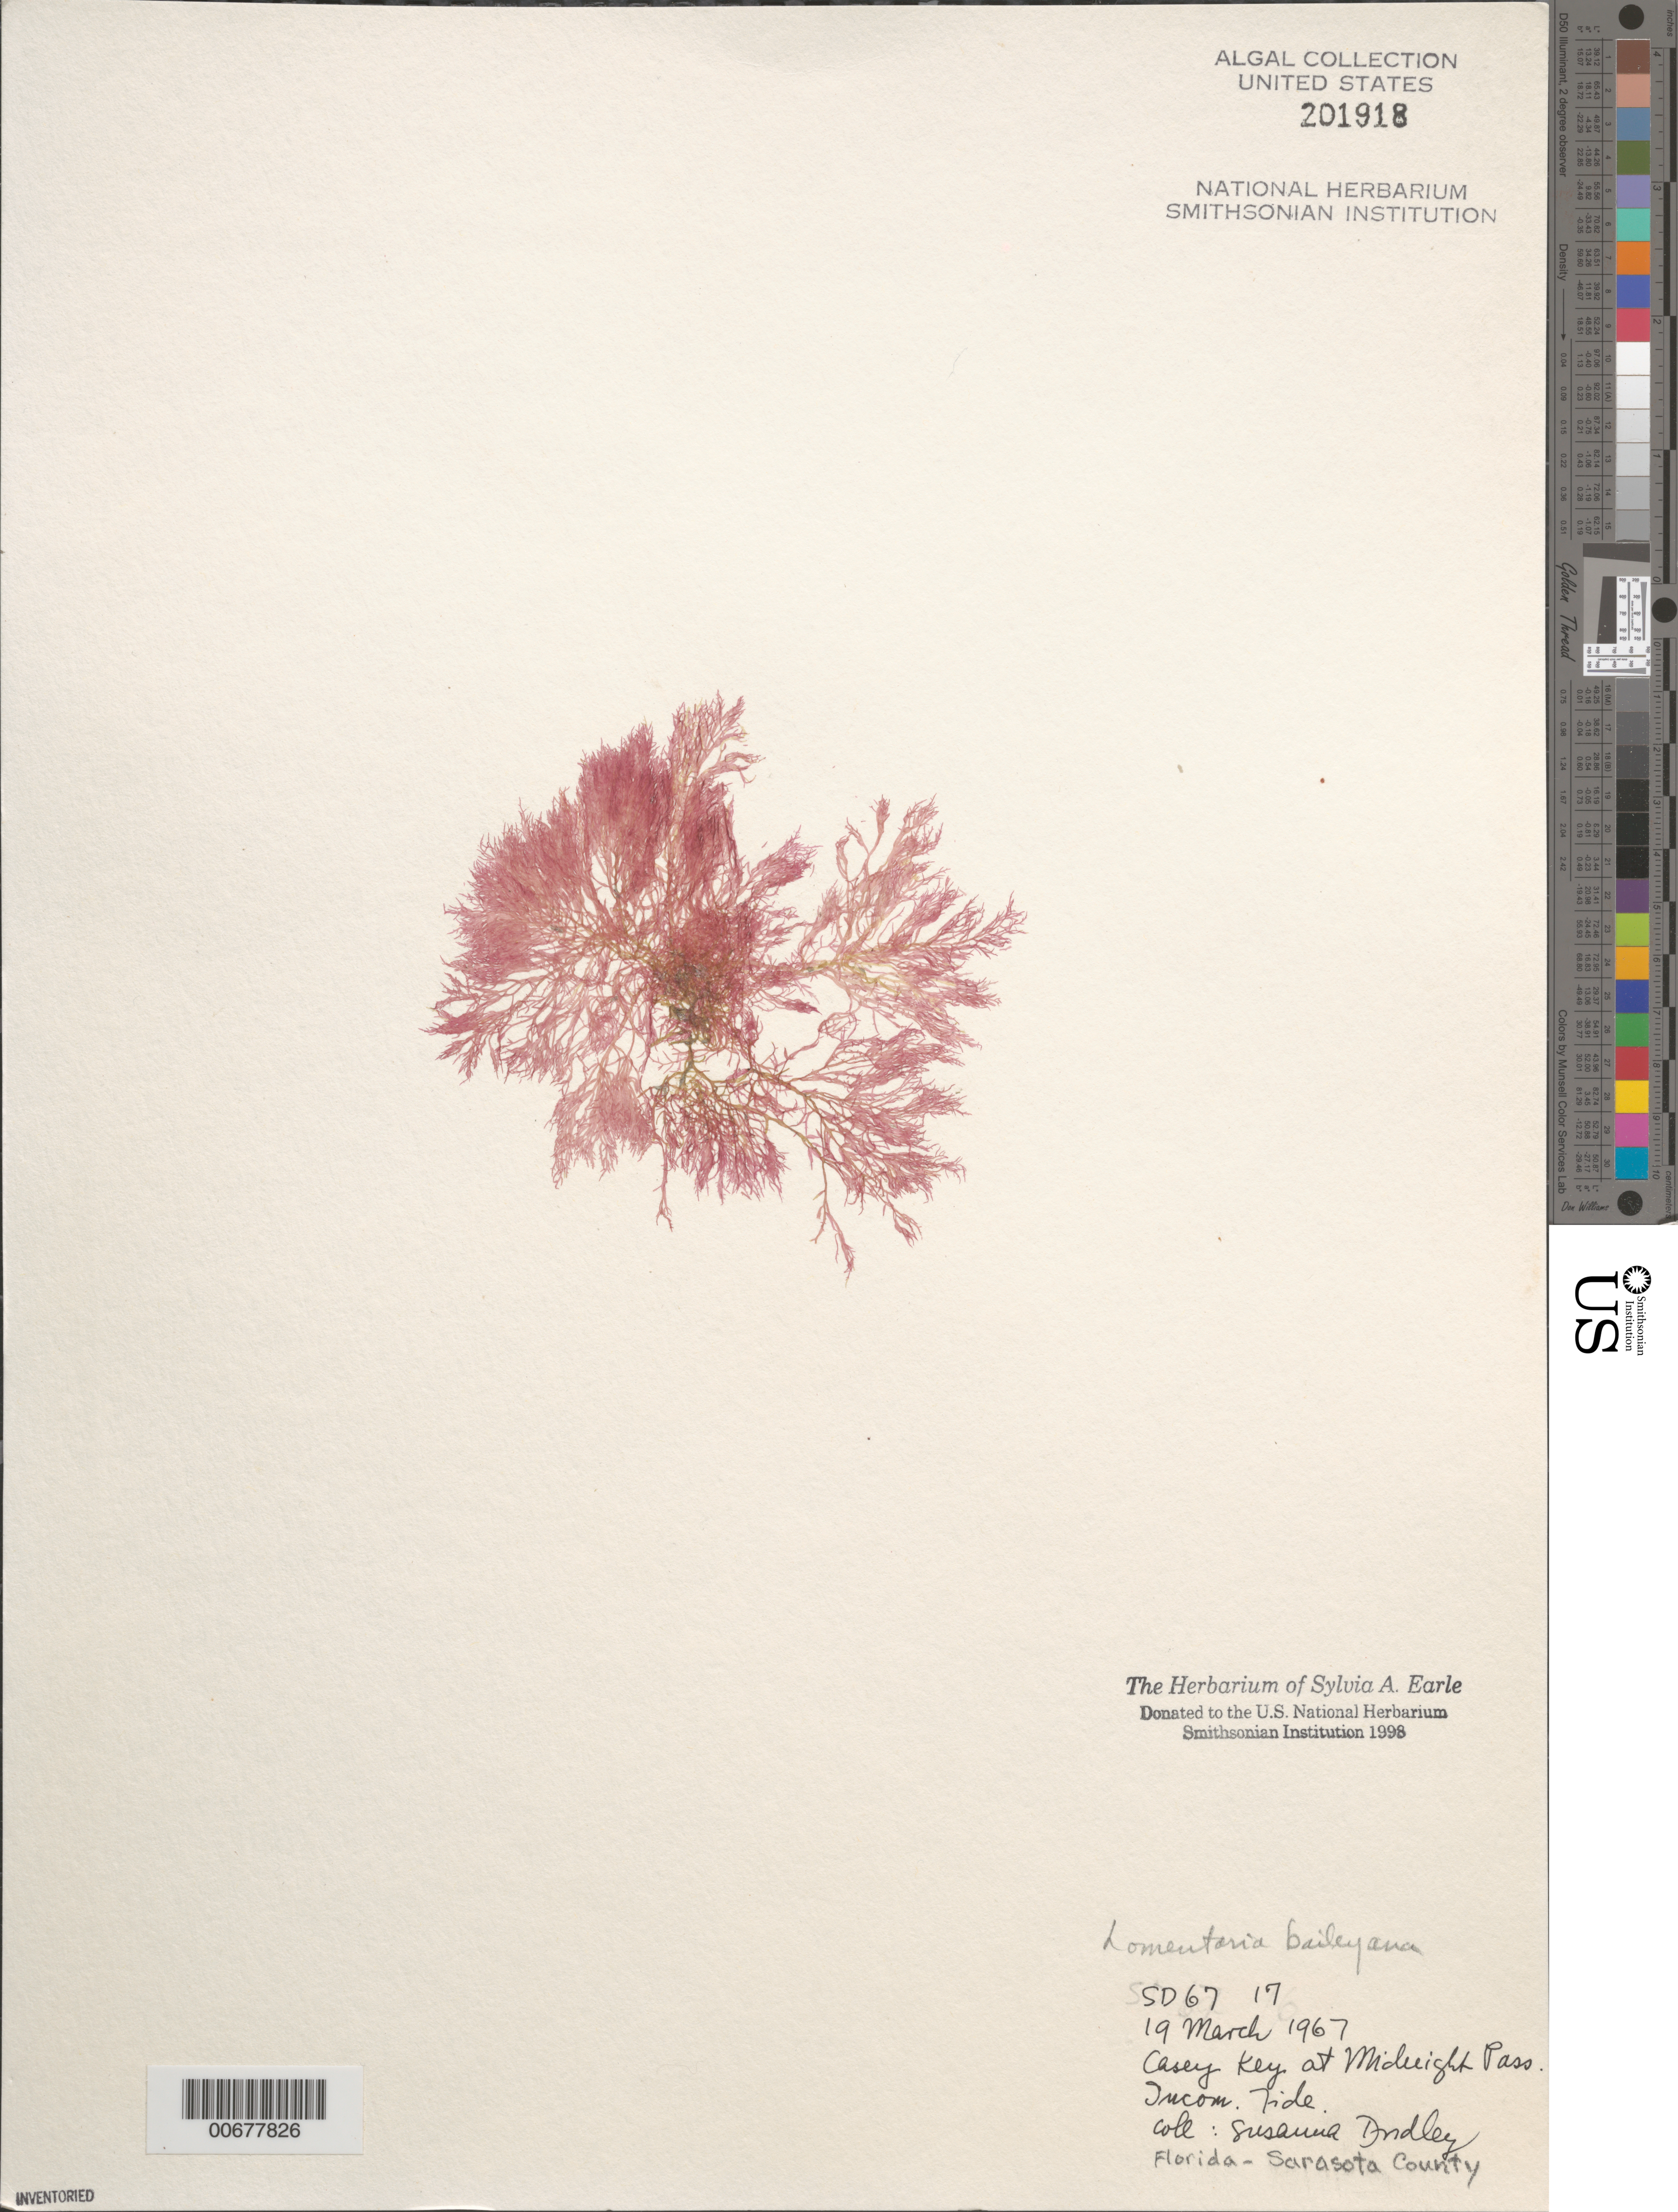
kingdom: Plantae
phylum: Rhodophyta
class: Florideophyceae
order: Rhodymeniales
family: Lomentariaceae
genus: Hooperia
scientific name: Hooperia divaricata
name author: (Durant) M.J. Wynne et al.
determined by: Algae name updating Project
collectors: S. Dudley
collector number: SD 67 17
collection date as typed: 19 Mar 1967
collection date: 1967-03-19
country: United States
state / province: Florida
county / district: Sarasota County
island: Casey Key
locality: Midnight Pass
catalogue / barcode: US 201918